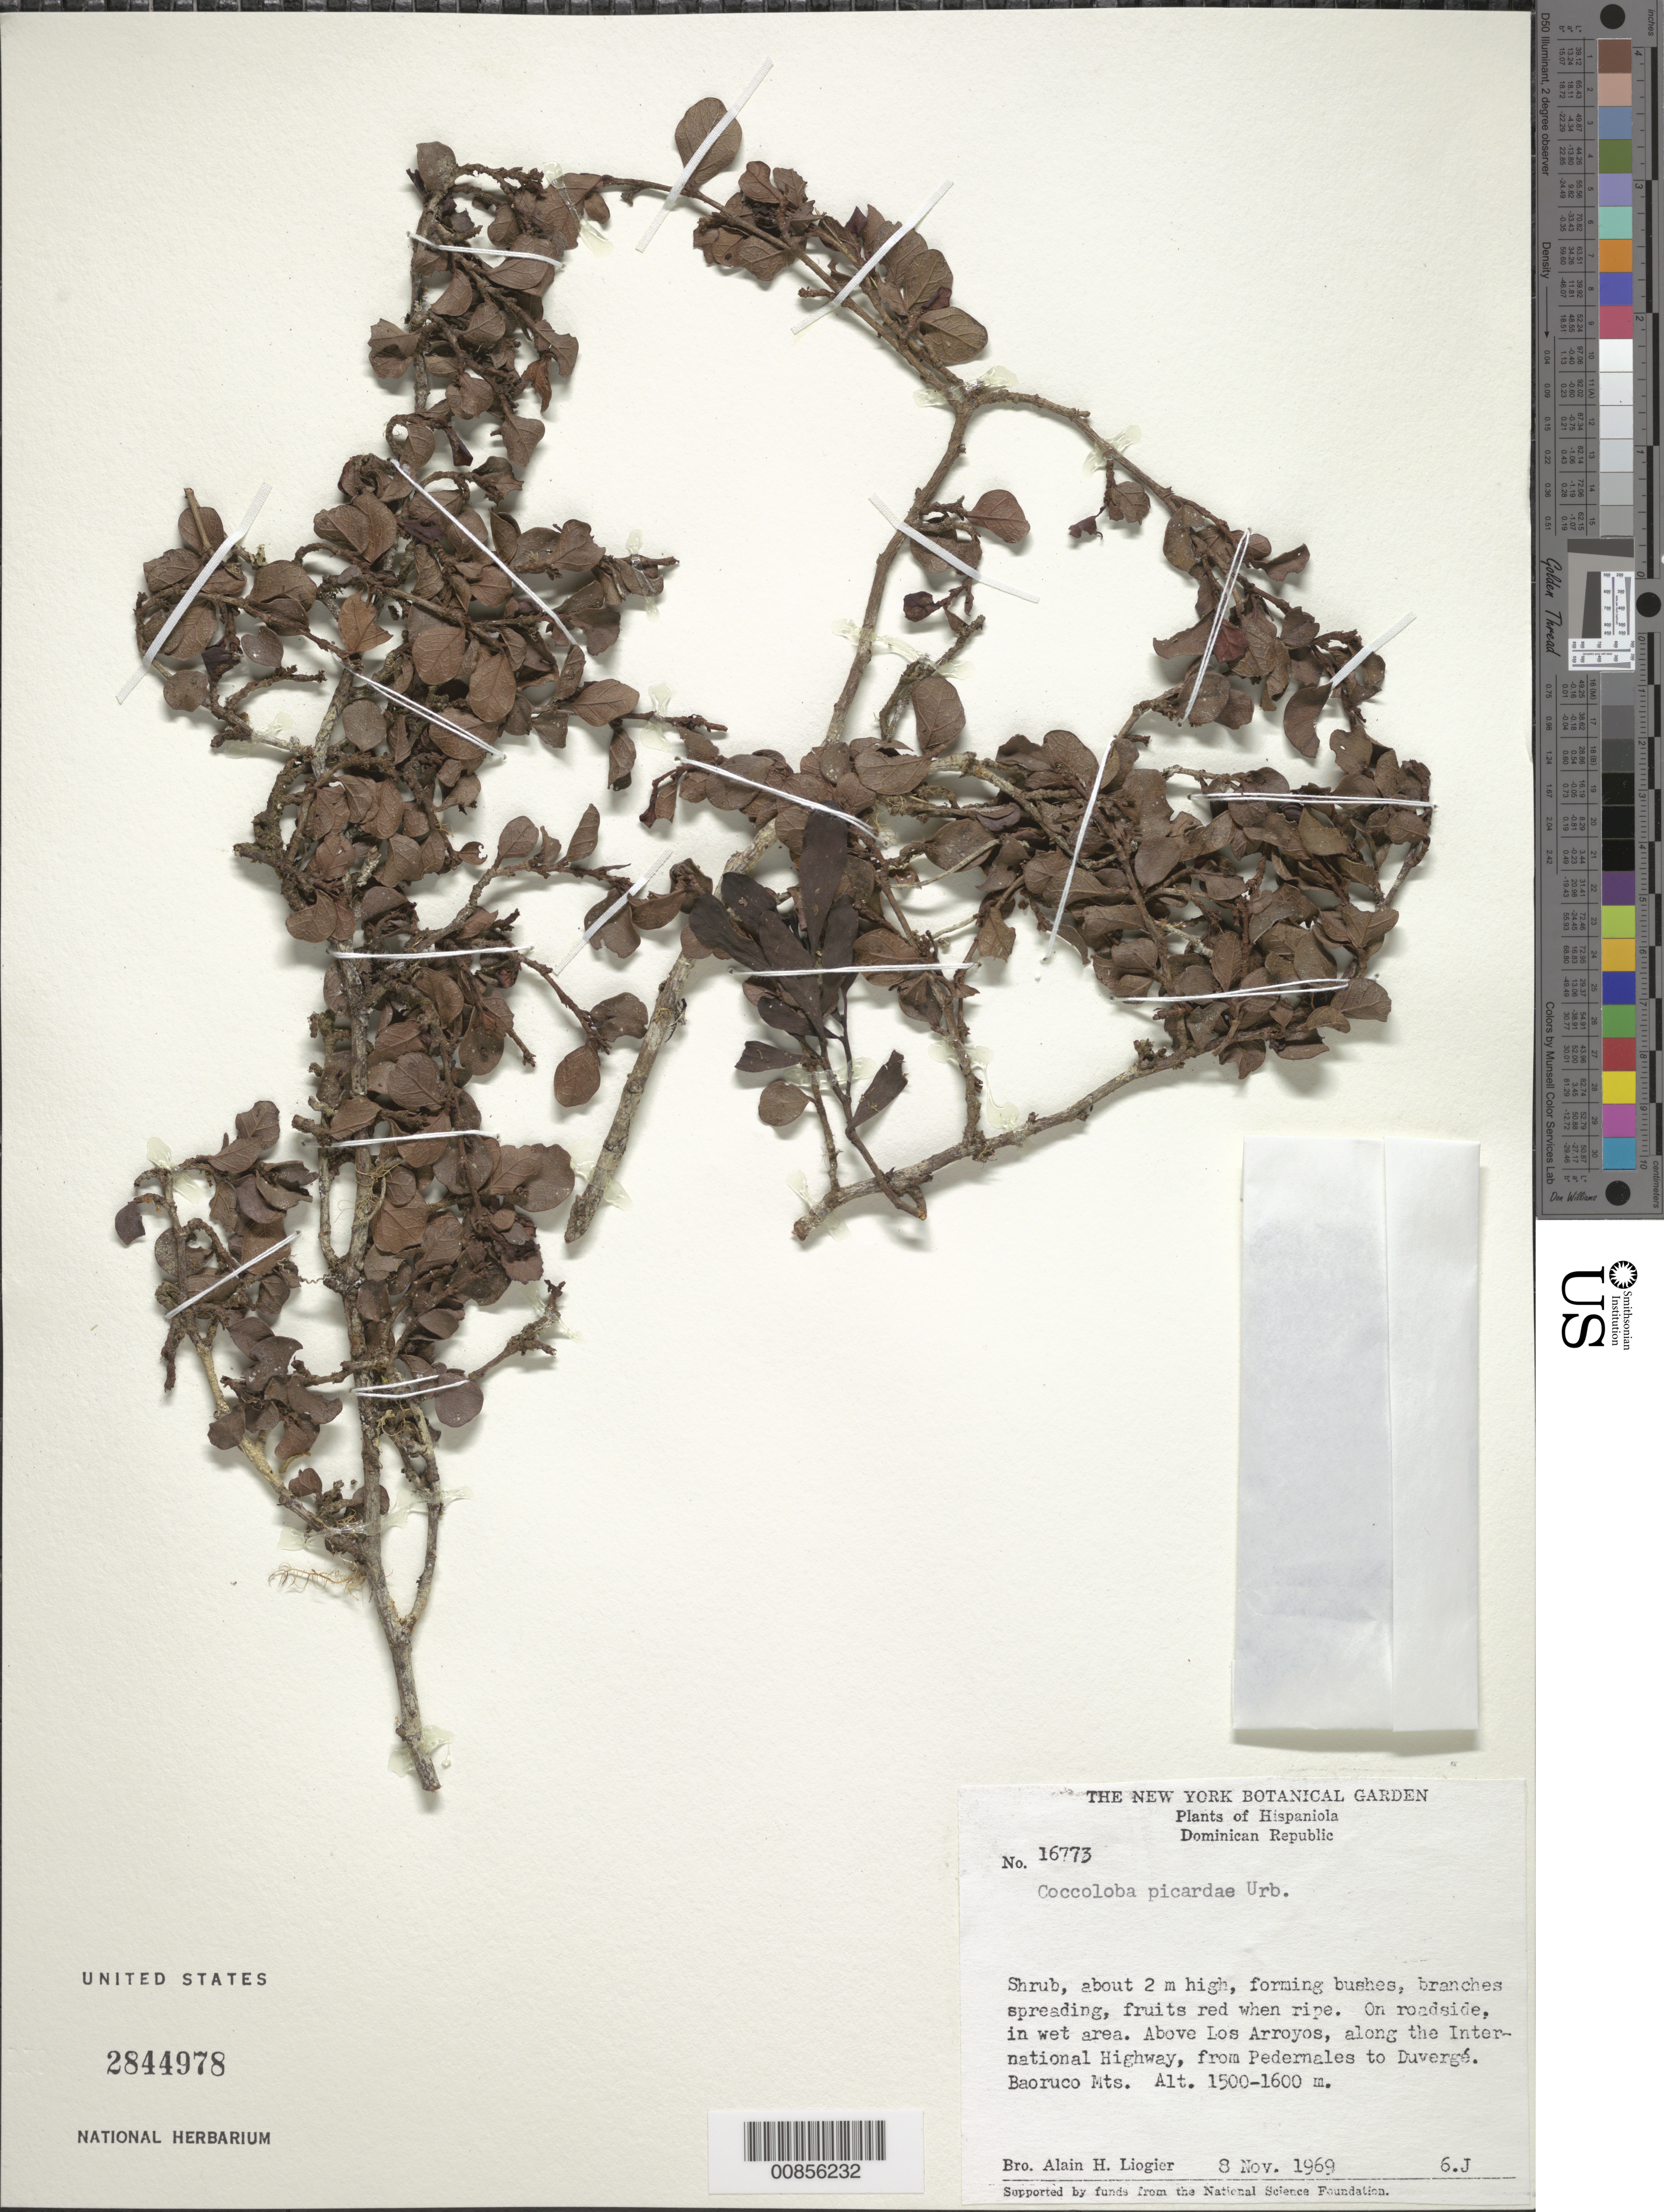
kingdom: Plantae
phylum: Tracheophyta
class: Magnoliopsida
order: Caryophyllales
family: Polygonaceae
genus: Coccoloba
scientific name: Coccoloba picardae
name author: Urb.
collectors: A. H. Liogier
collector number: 16773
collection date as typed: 08 Nov 1969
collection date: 1969-11-08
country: Dominican Republic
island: Hispaniola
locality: Above Los Arroyos, along the International Highway from Pedernales to Duvergé. Baoruco Mts.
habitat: On roadside, in wet area.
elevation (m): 1500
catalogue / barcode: US 2844978